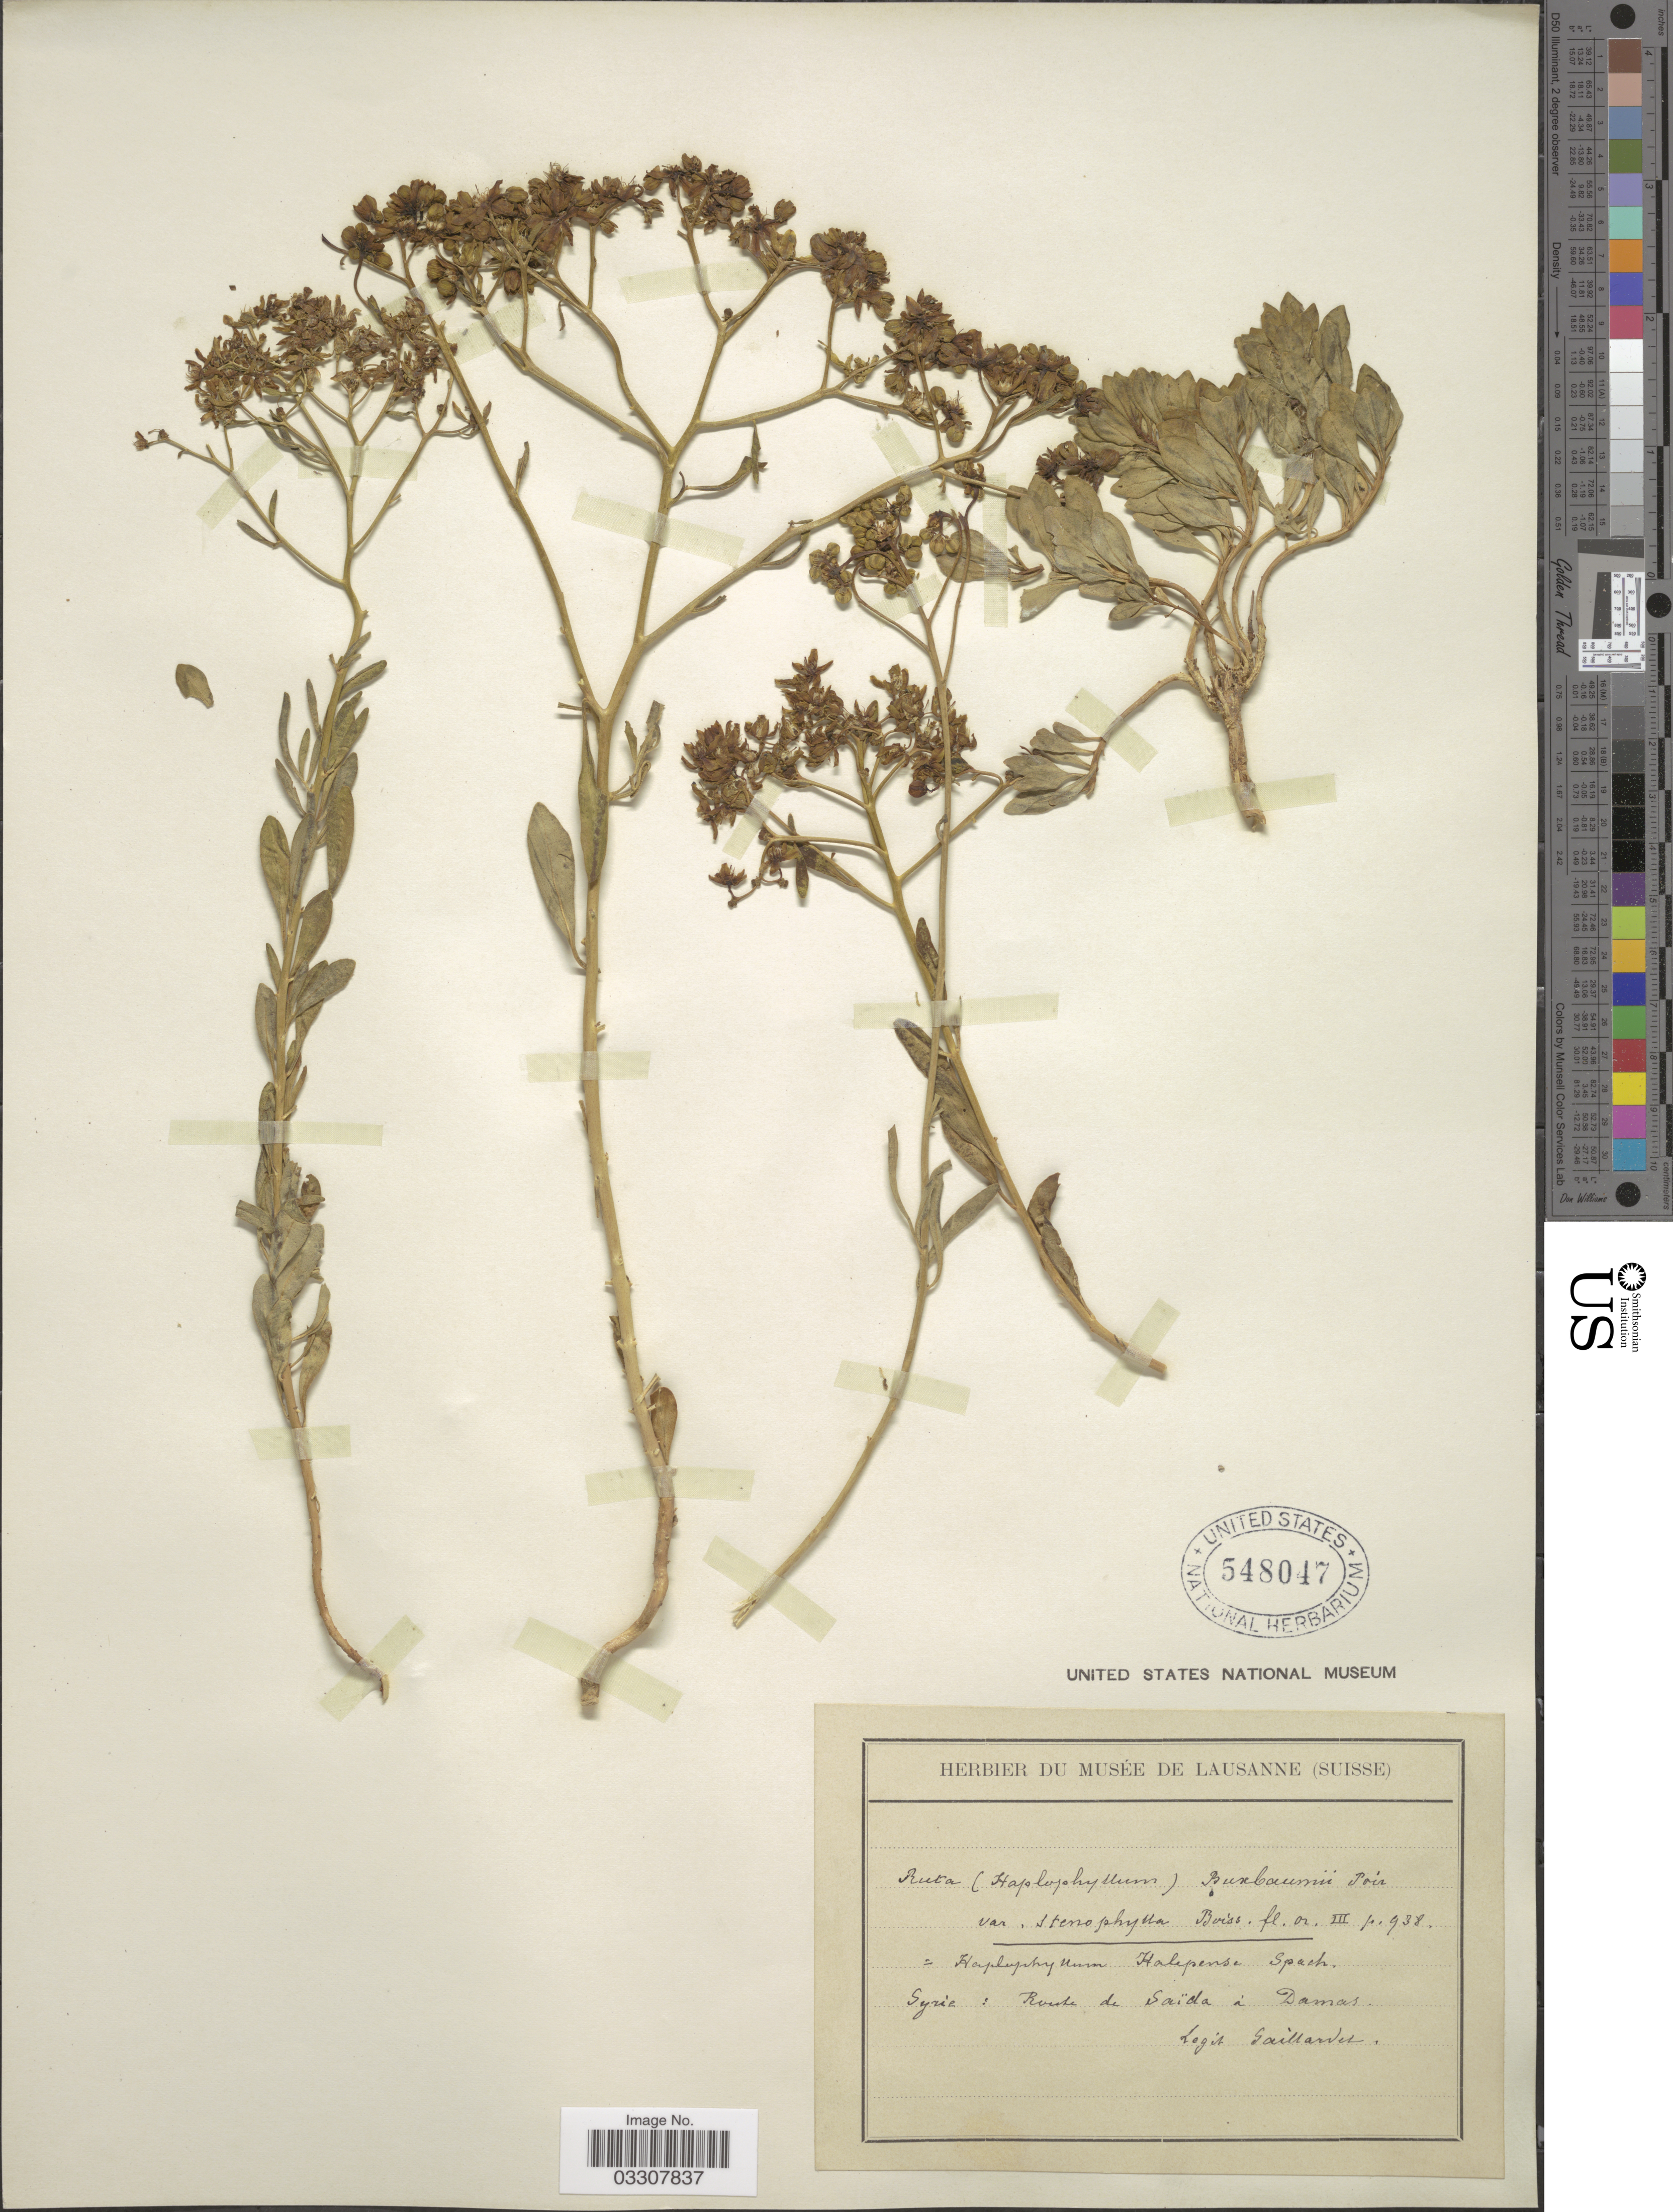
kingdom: Plantae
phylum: Tracheophyta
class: Magnoliopsida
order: Sapindales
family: Rutaceae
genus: Haplophyllum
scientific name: Haplophyllum buxbaumii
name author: (Poir.) G. Don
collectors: -. Gaillardet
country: Syria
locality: Route de Saïda à Damas.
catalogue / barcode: US 548047